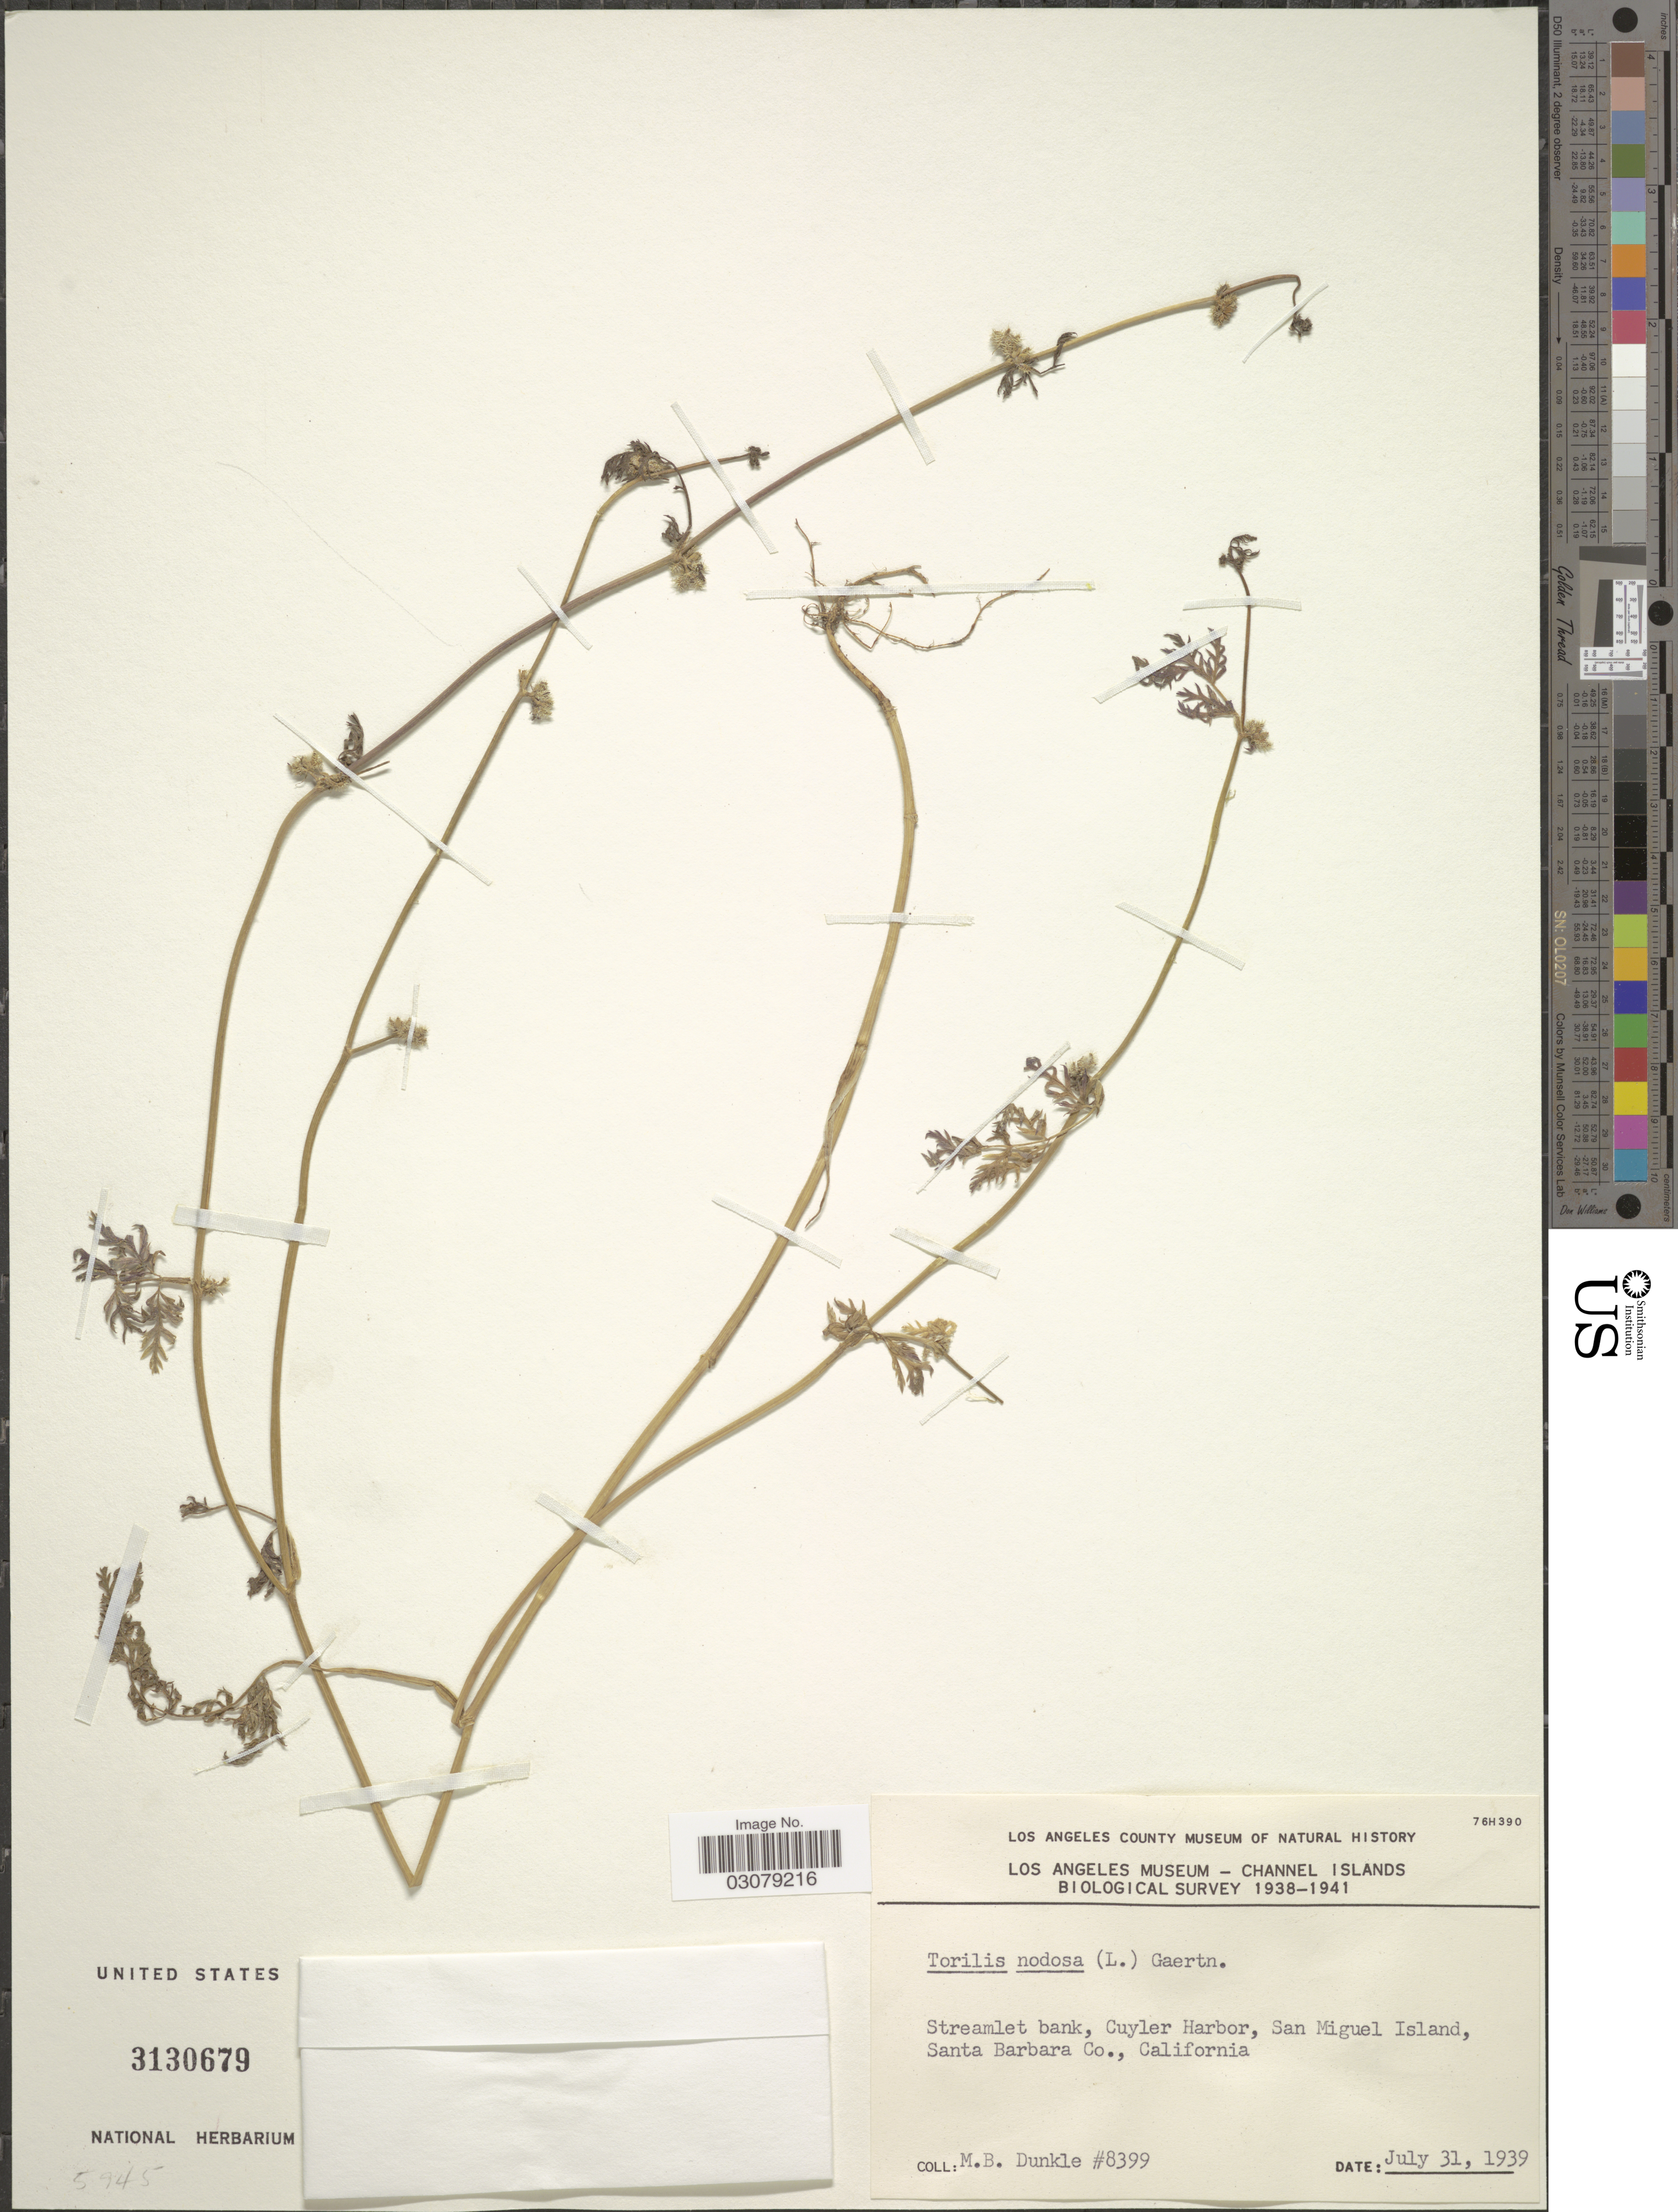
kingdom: Plantae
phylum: Tracheophyta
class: Magnoliopsida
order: Apiales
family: Apiaceae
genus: Torilis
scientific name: Torilis nodosa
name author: (L.) Gaertn.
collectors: M. Dunkle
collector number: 8399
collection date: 1939-07-31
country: United States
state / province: California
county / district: Santa Barbara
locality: Streamlet bank, Cuyler Harbor, San Miguel Island, Santa Barbara Co.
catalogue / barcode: US 3130679